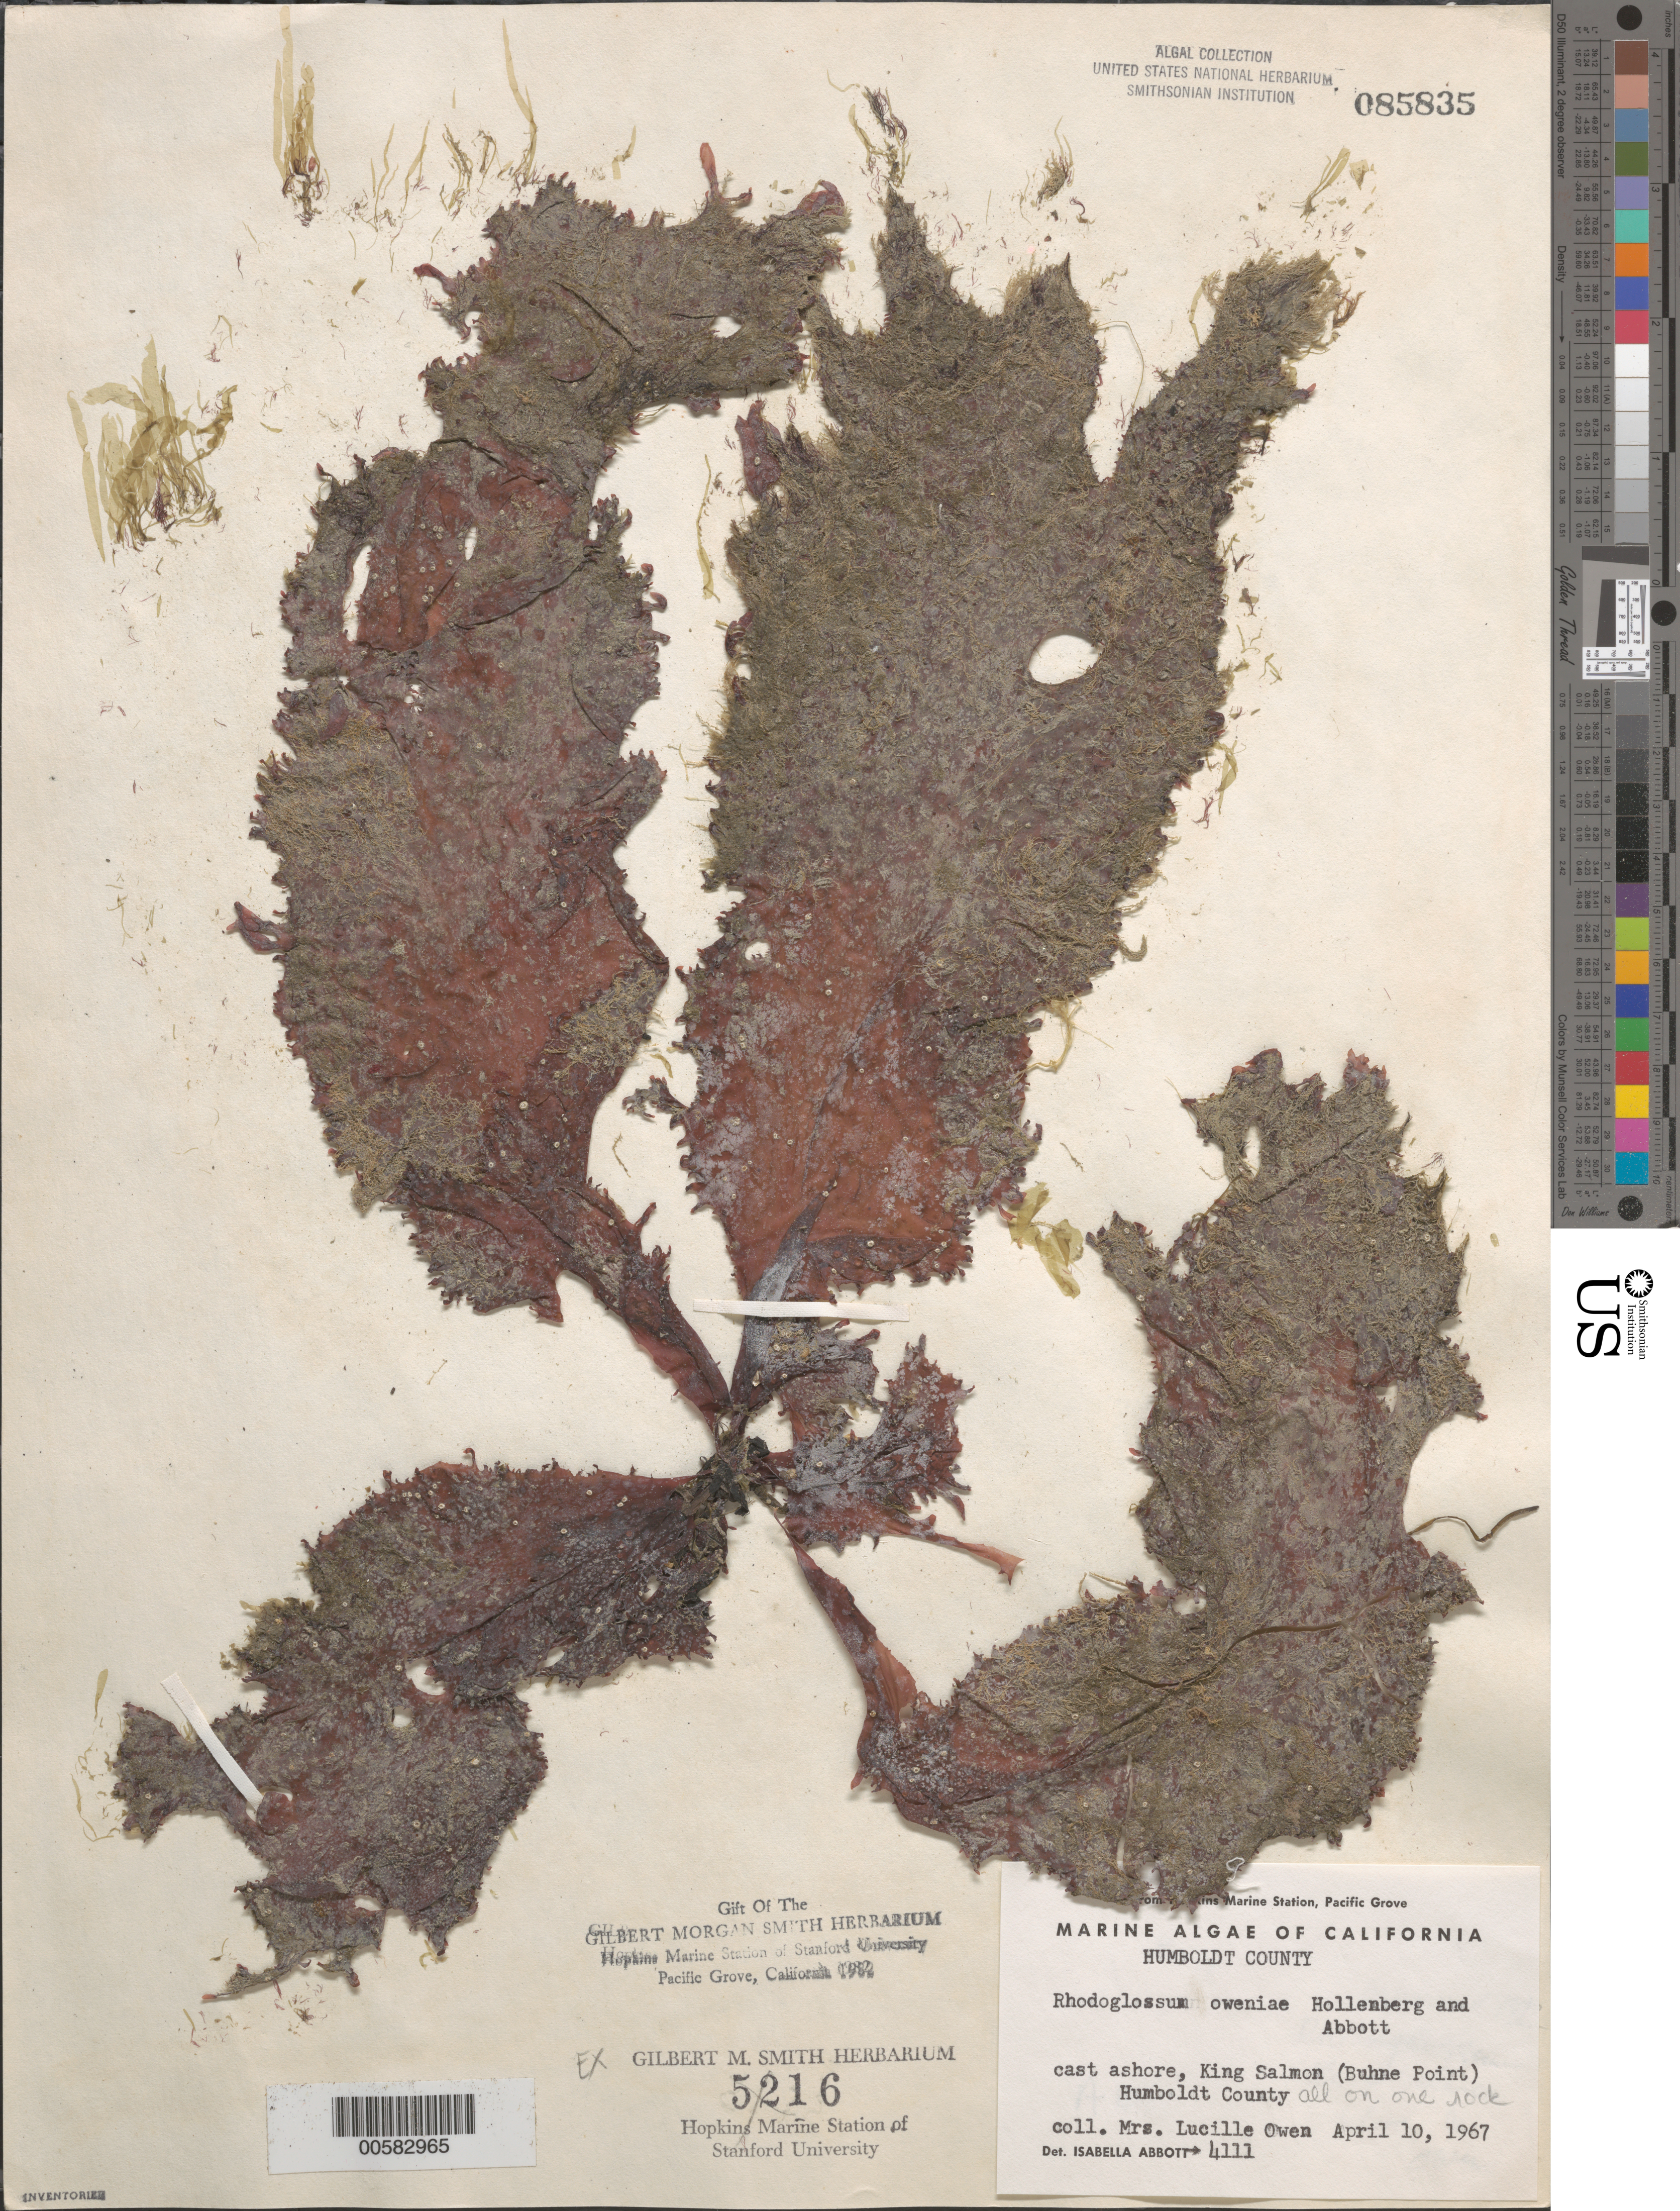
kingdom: Plantae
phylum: Rhodophyta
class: Florideophyceae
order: Gigartinales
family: Gigartinaceae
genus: Mazzaella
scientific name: Mazzaella californica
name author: (J. Agardh) G. De Toni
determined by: Algae name updating Project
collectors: L. Owen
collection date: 1967-04-10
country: United States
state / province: California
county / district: Humboldt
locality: Humboldt County. Cast ashore, King Salmon (Buhne Point).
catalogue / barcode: US 85835